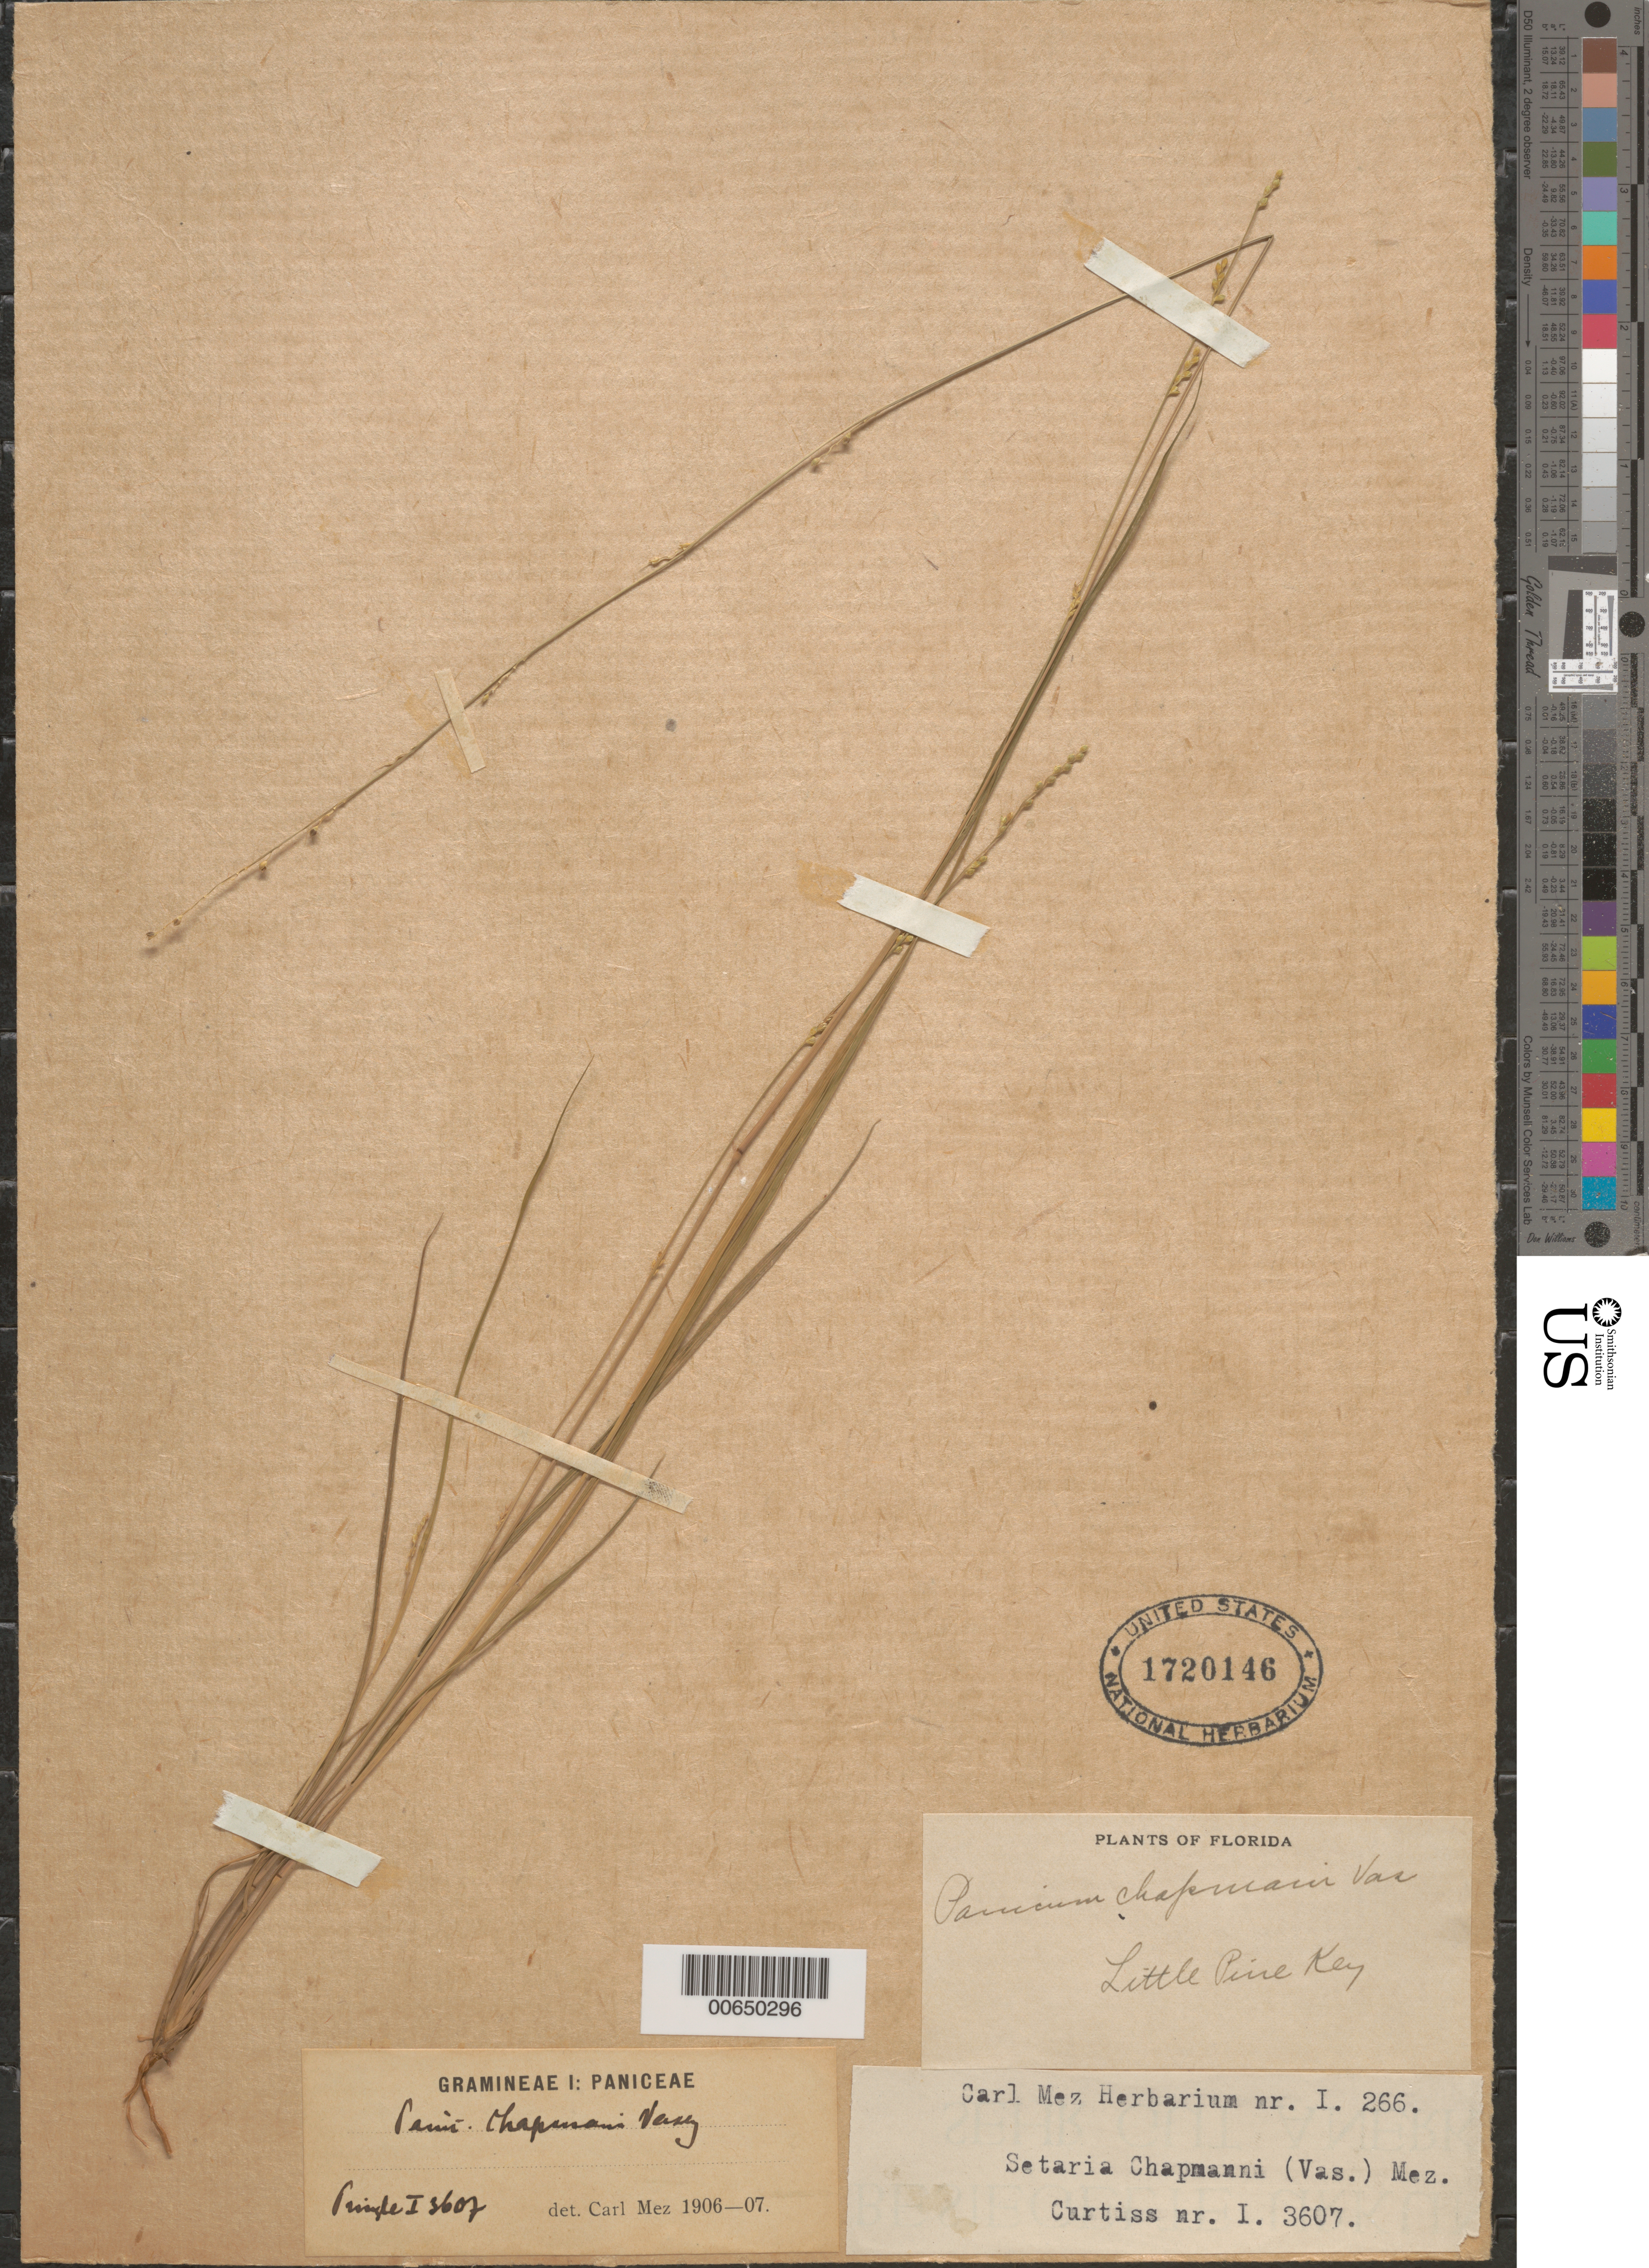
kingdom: Plantae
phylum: Tracheophyta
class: Liliopsida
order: Poales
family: Poaceae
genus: Panicum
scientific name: Panicum chapmanii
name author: Vasey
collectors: A. H. Curtiss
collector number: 3607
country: United States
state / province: Florida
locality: Little Pine Key.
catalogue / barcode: US 1720146